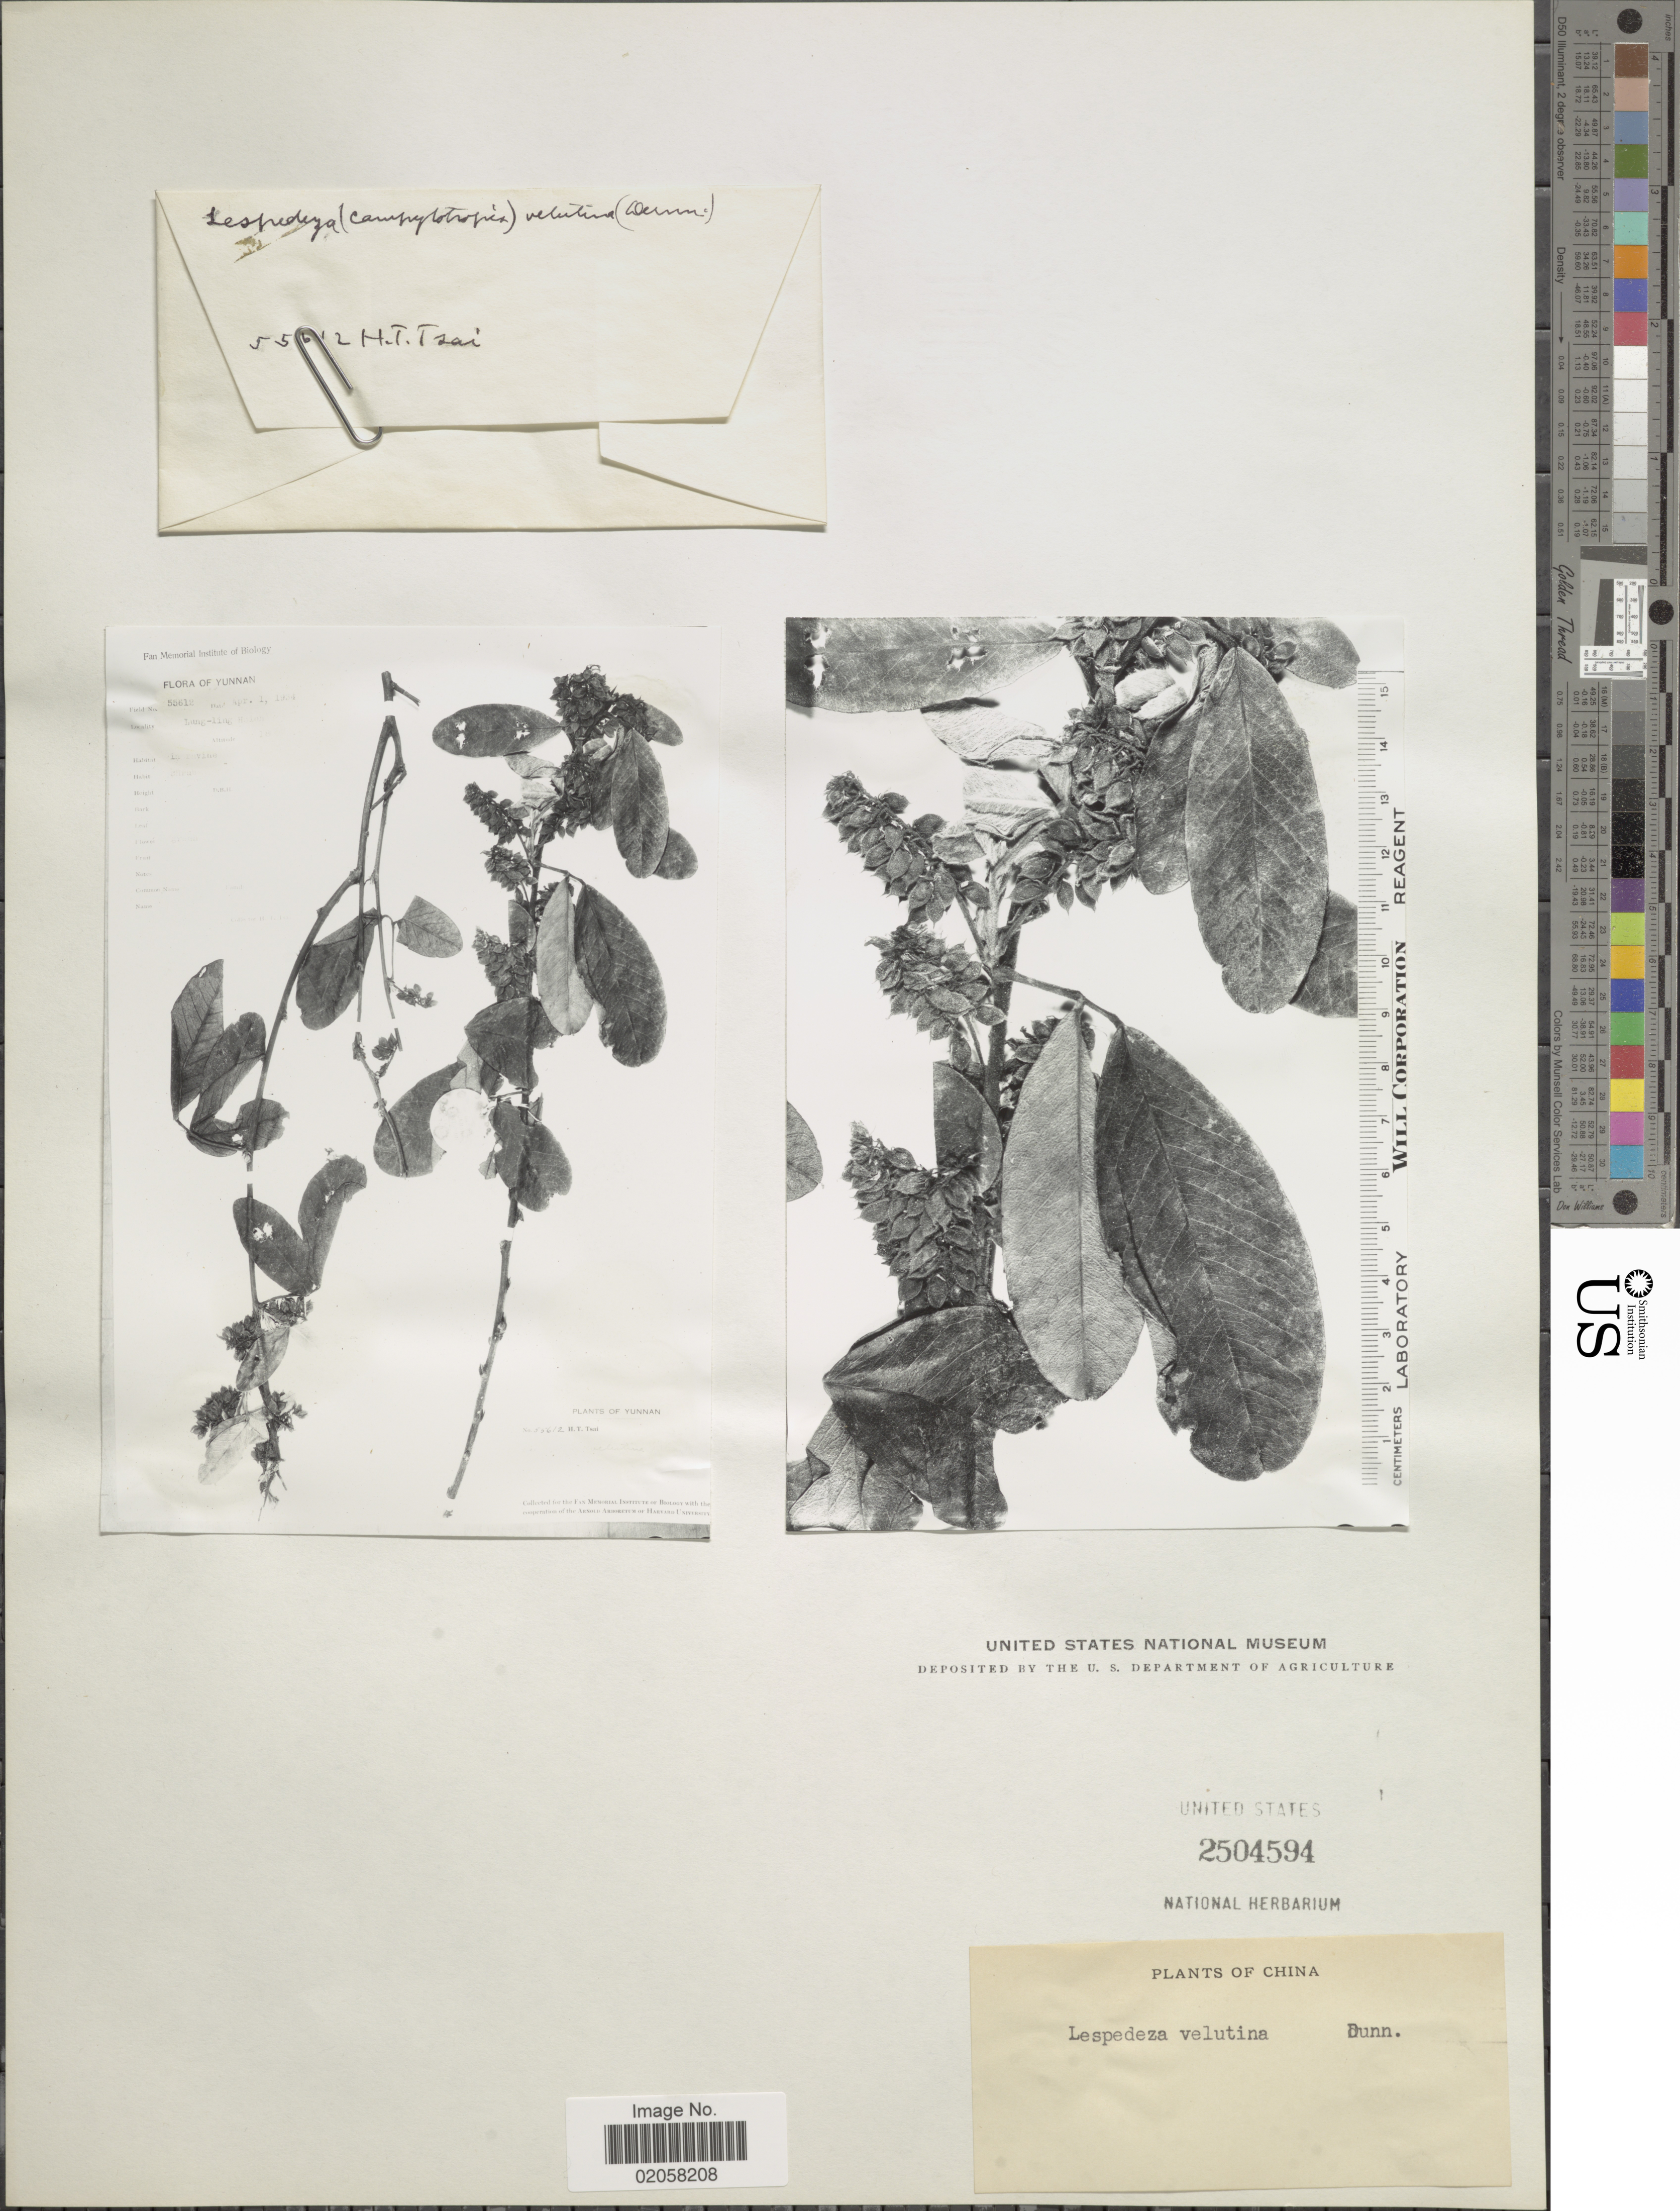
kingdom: Plantae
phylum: Tracheophyta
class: Magnoliopsida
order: Fabales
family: Fabaceae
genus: Campylotropis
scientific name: Campylotropis velutina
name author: (Dunn) Schindl.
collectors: H. Tsai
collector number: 55612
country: China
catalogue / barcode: US 2504594